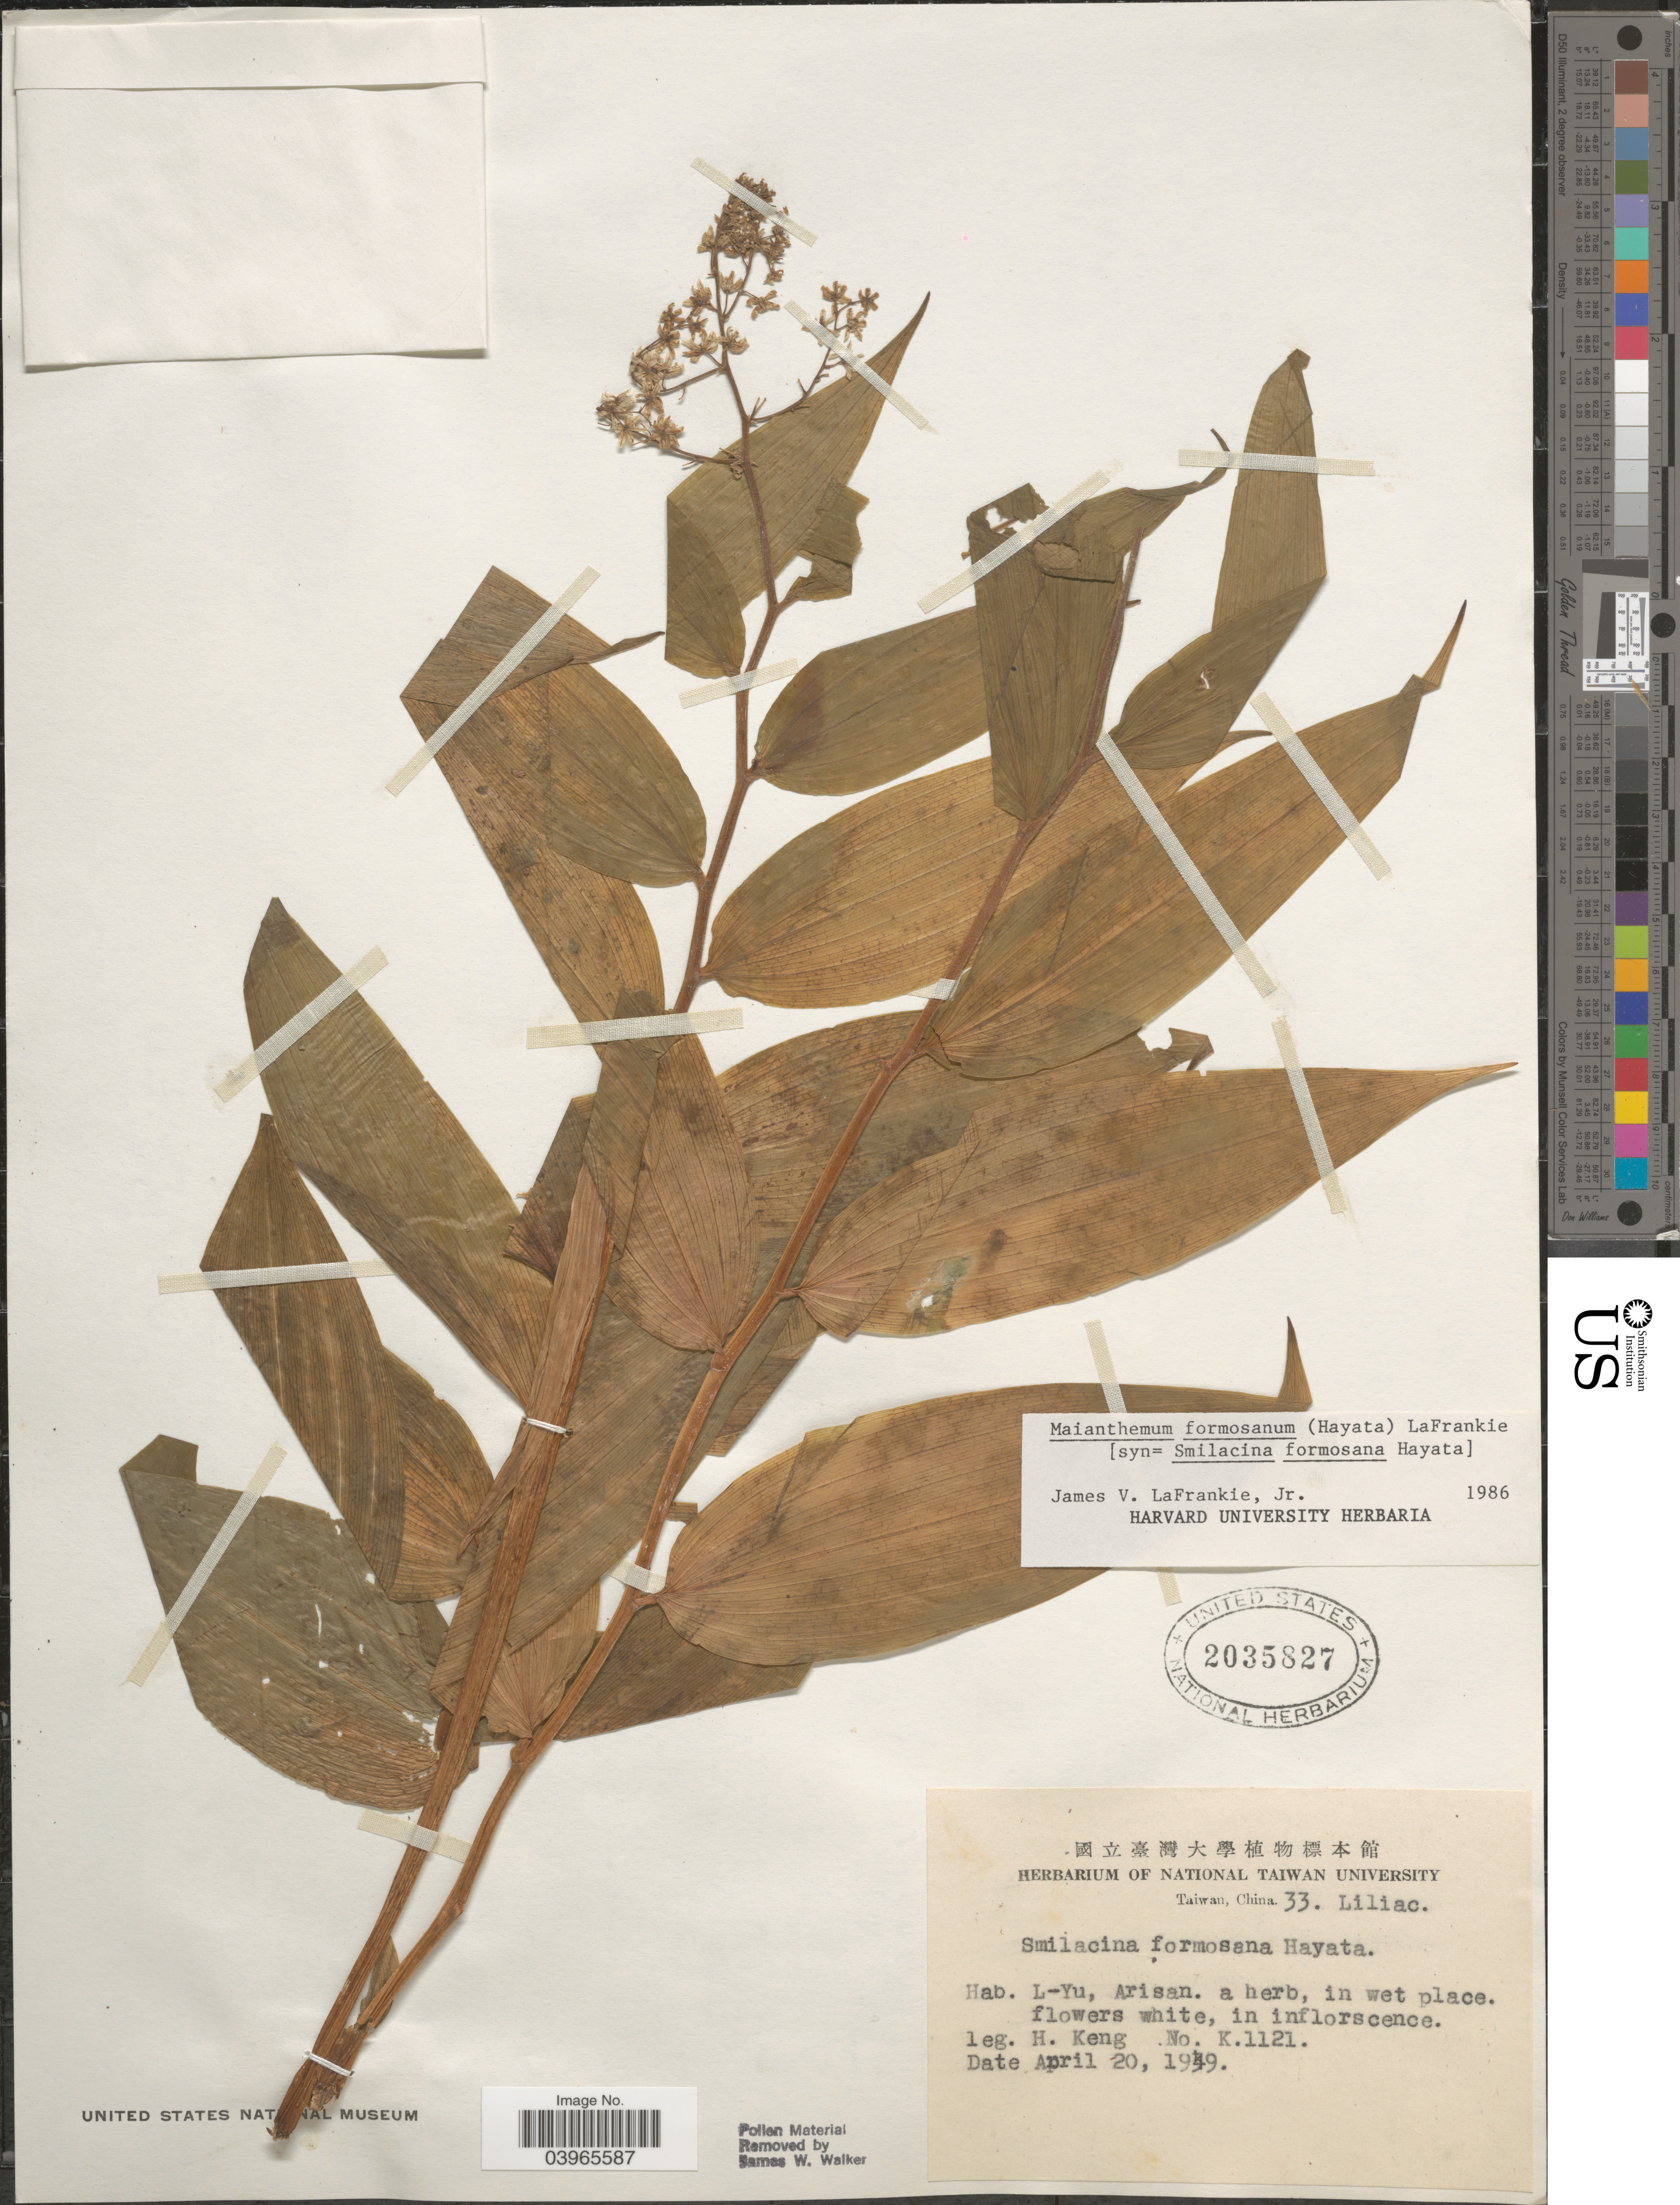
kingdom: Plantae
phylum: Tracheophyta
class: Liliopsida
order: Asparagales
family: Asparagaceae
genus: Maianthemum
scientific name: Maianthemum formosanum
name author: (Hayata) LaFrankie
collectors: H. Keng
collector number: K1121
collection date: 1949-04-20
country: Taiwan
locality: L-Yu, Arisan.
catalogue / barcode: US 2035827